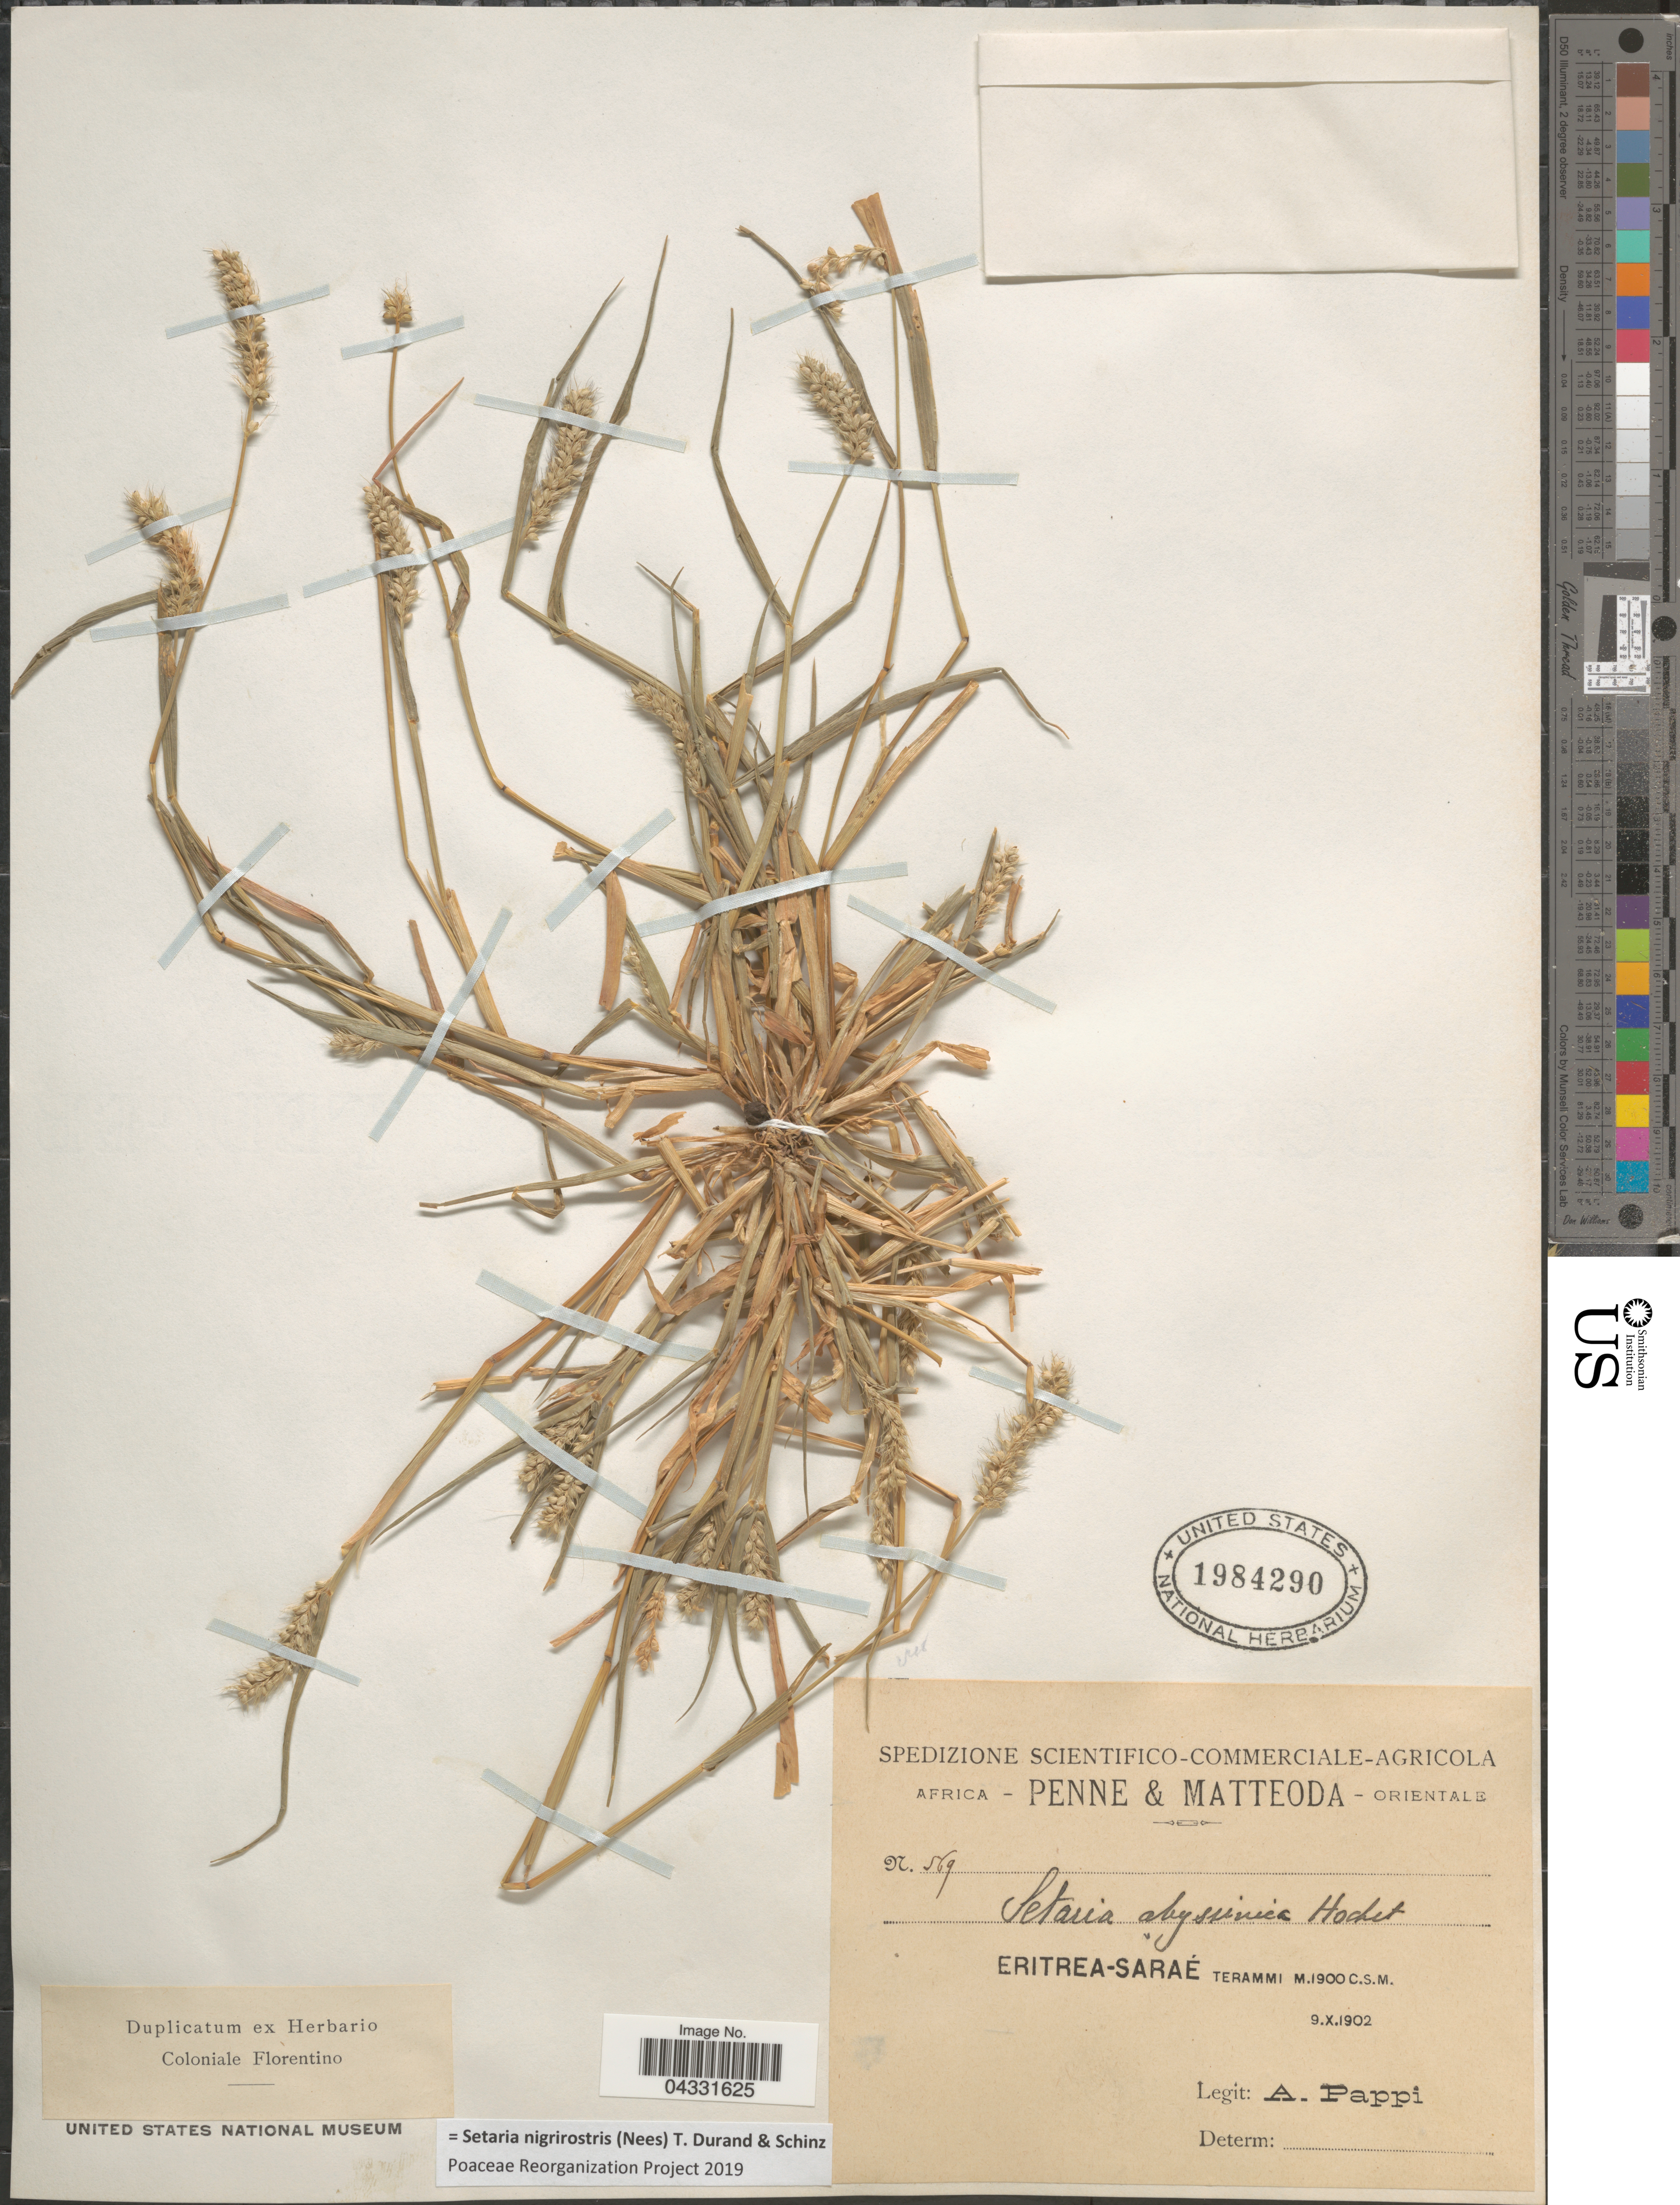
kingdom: Plantae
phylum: Tracheophyta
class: Liliopsida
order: Poales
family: Poaceae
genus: Setaria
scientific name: Setaria nigrirostris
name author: (Nees) Durand & Schinz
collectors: A. Pappi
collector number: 569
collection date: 1902-10-09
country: Eritrea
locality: Africa Orientale. Saraé terammi.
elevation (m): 1900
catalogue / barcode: US 1984290